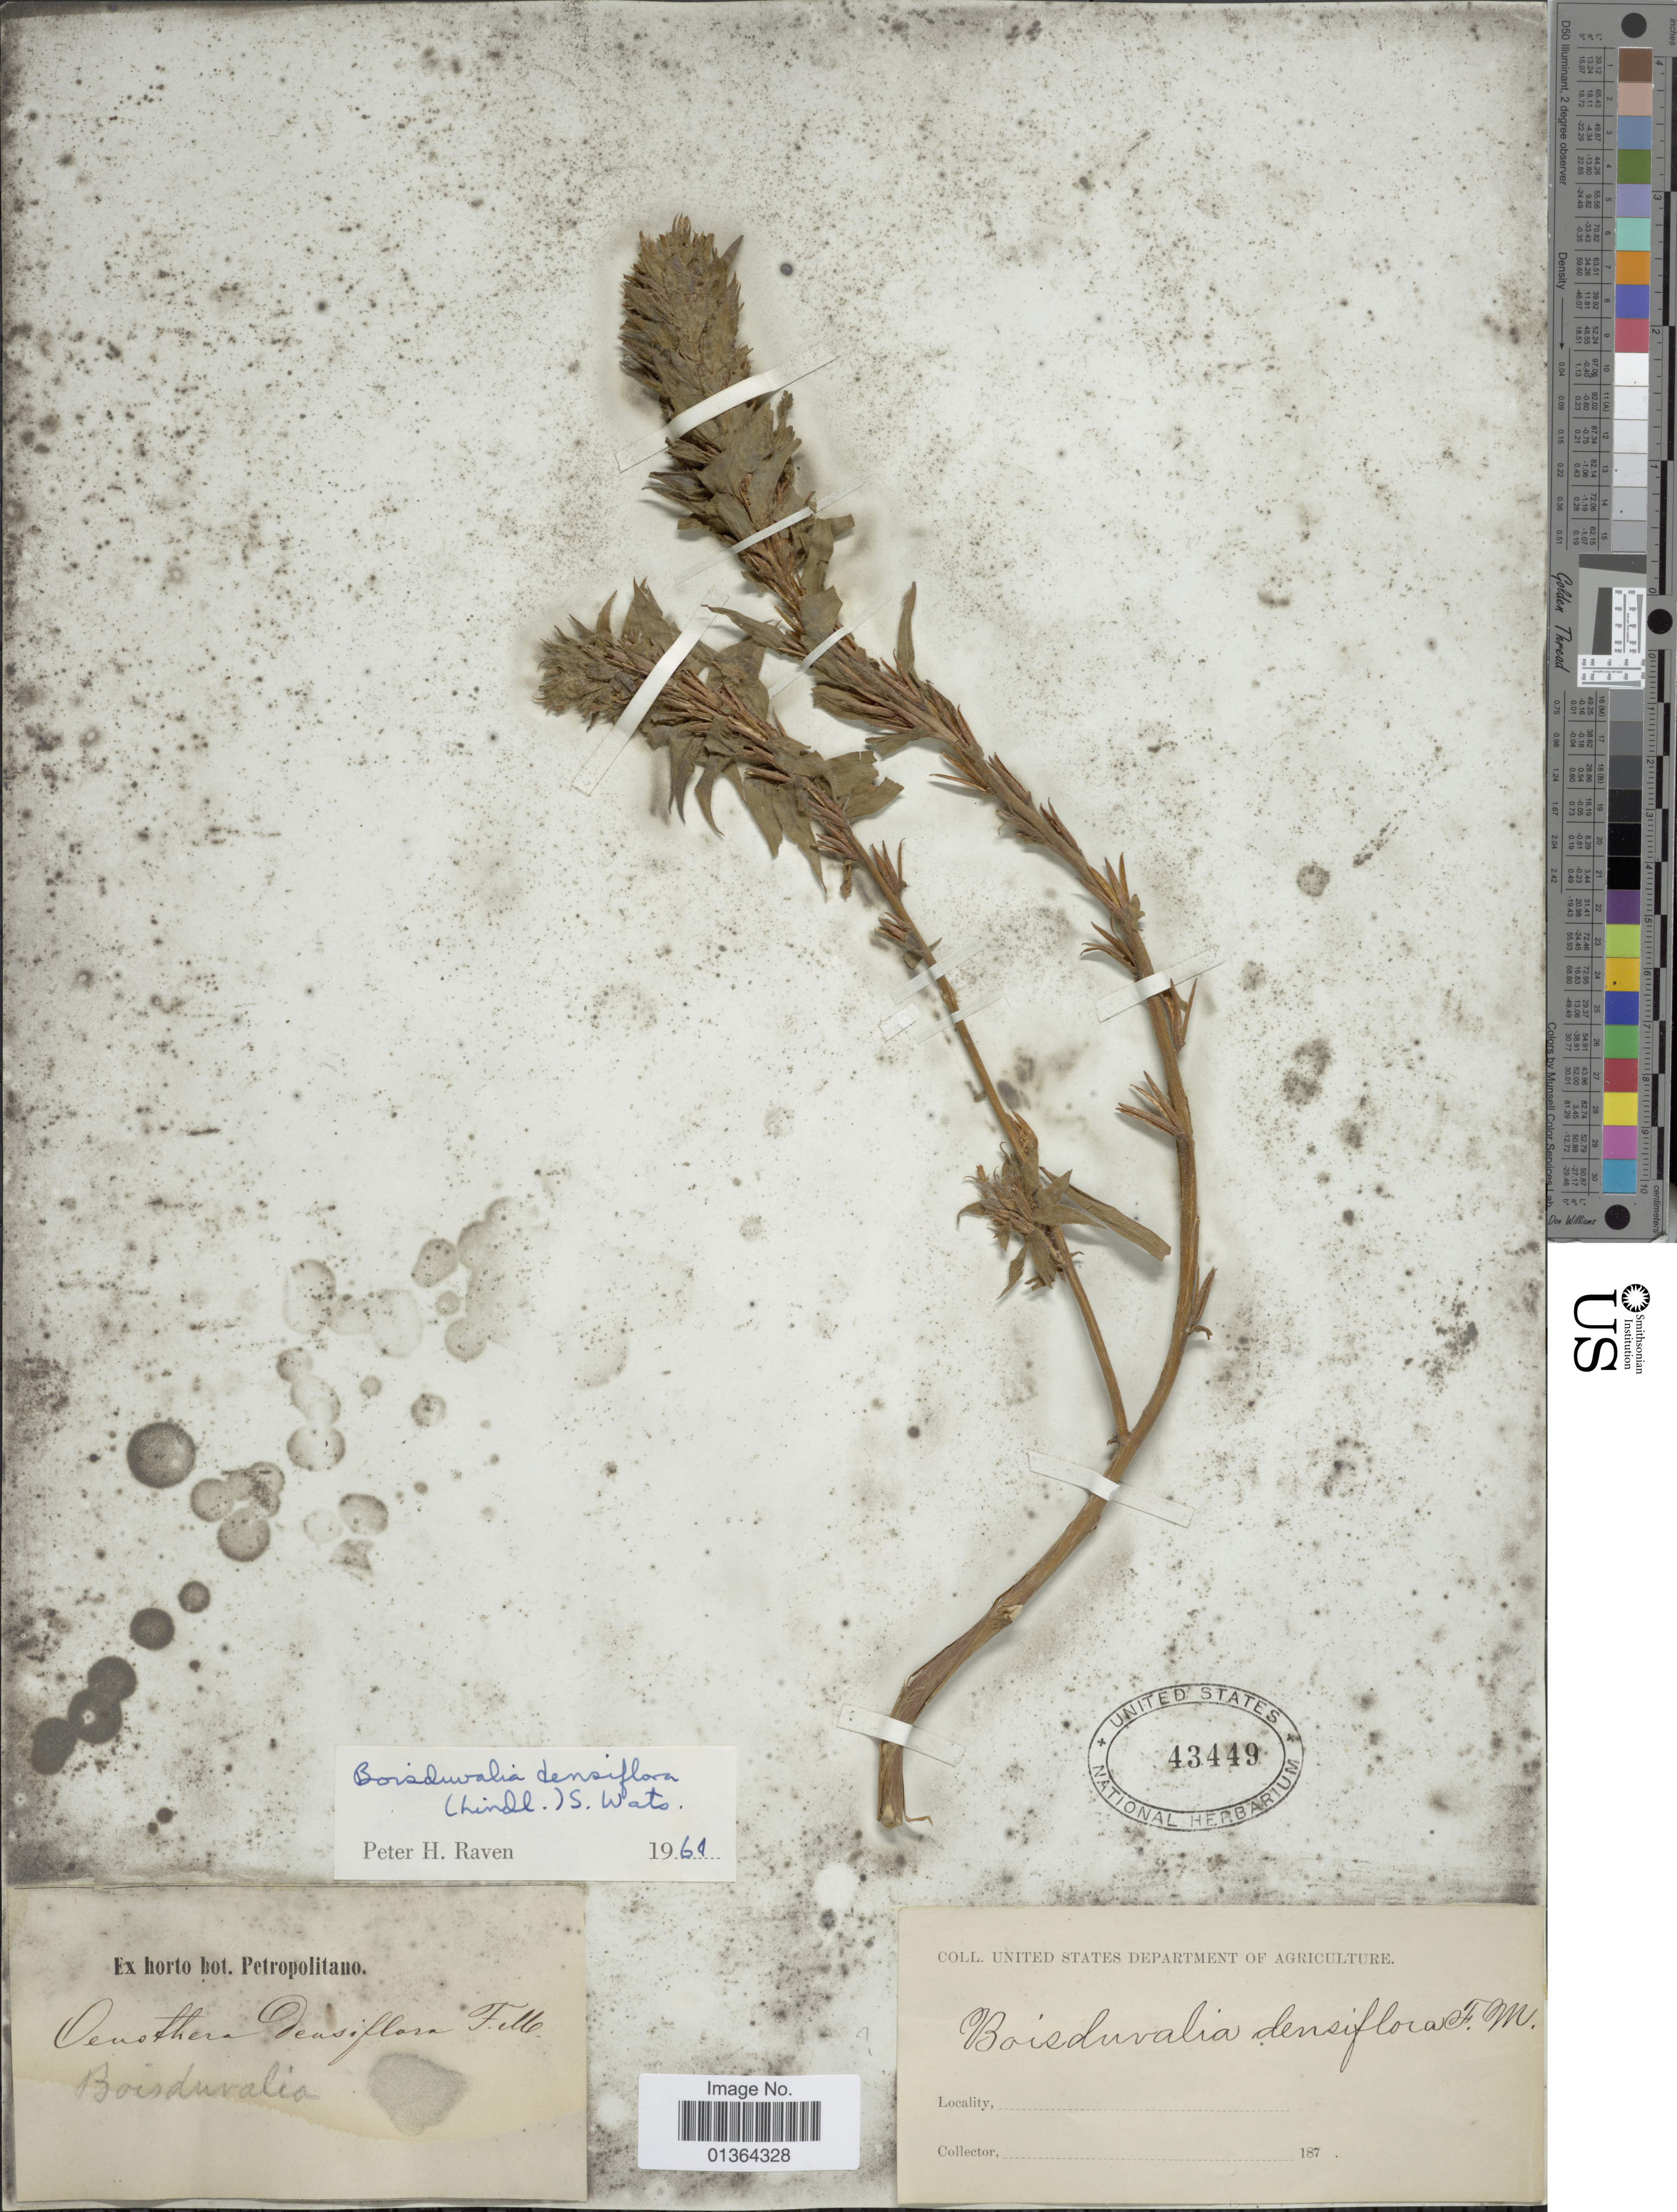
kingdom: Plantae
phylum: Tracheophyta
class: Magnoliopsida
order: Myrtales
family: Onagraceae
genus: Epilobium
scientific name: Epilobium densiflorum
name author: (Lindl.) Hoch & P.H. Raven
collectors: United States Department of Agriculture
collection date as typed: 187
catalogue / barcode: US 43449